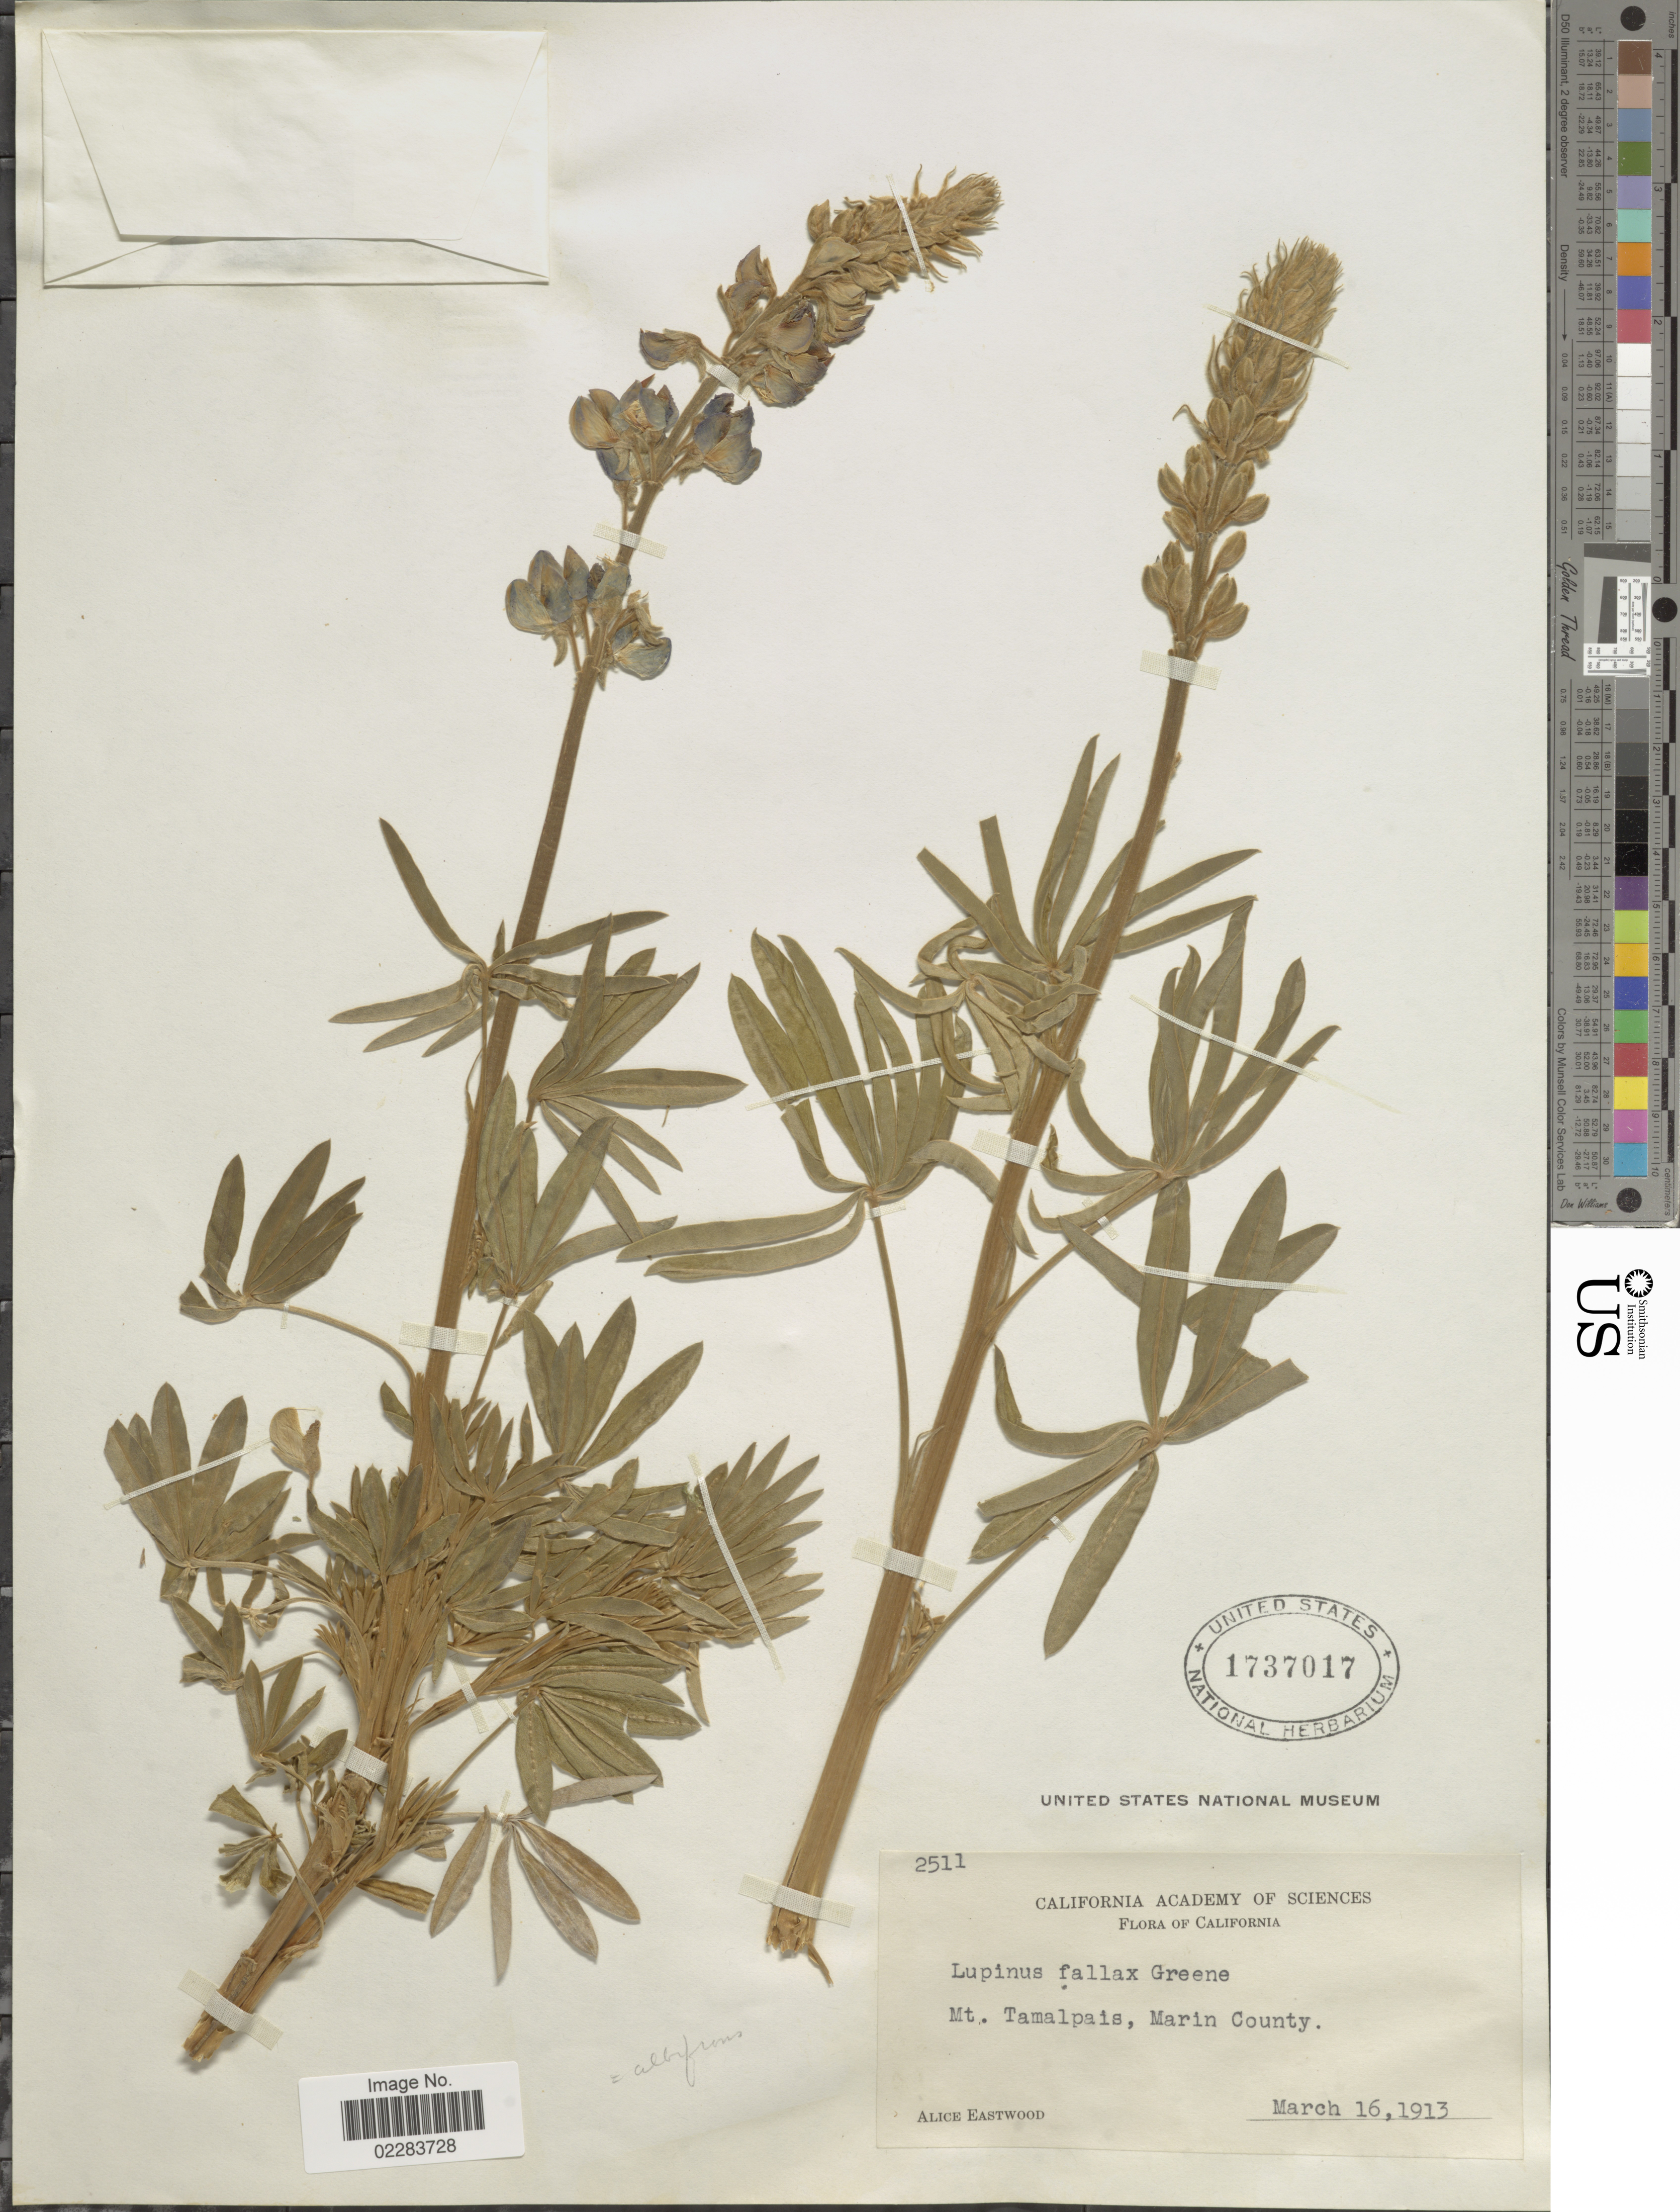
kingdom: Plantae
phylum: Tracheophyta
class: Magnoliopsida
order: Fabales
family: Fabaceae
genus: Lupinus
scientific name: Lupinus albifrons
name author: Benth.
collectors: A. Eastwood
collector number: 2511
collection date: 1913-03-16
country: United States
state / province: California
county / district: Marin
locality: Mt. tamalpais, Marin County.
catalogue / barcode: US 1737017